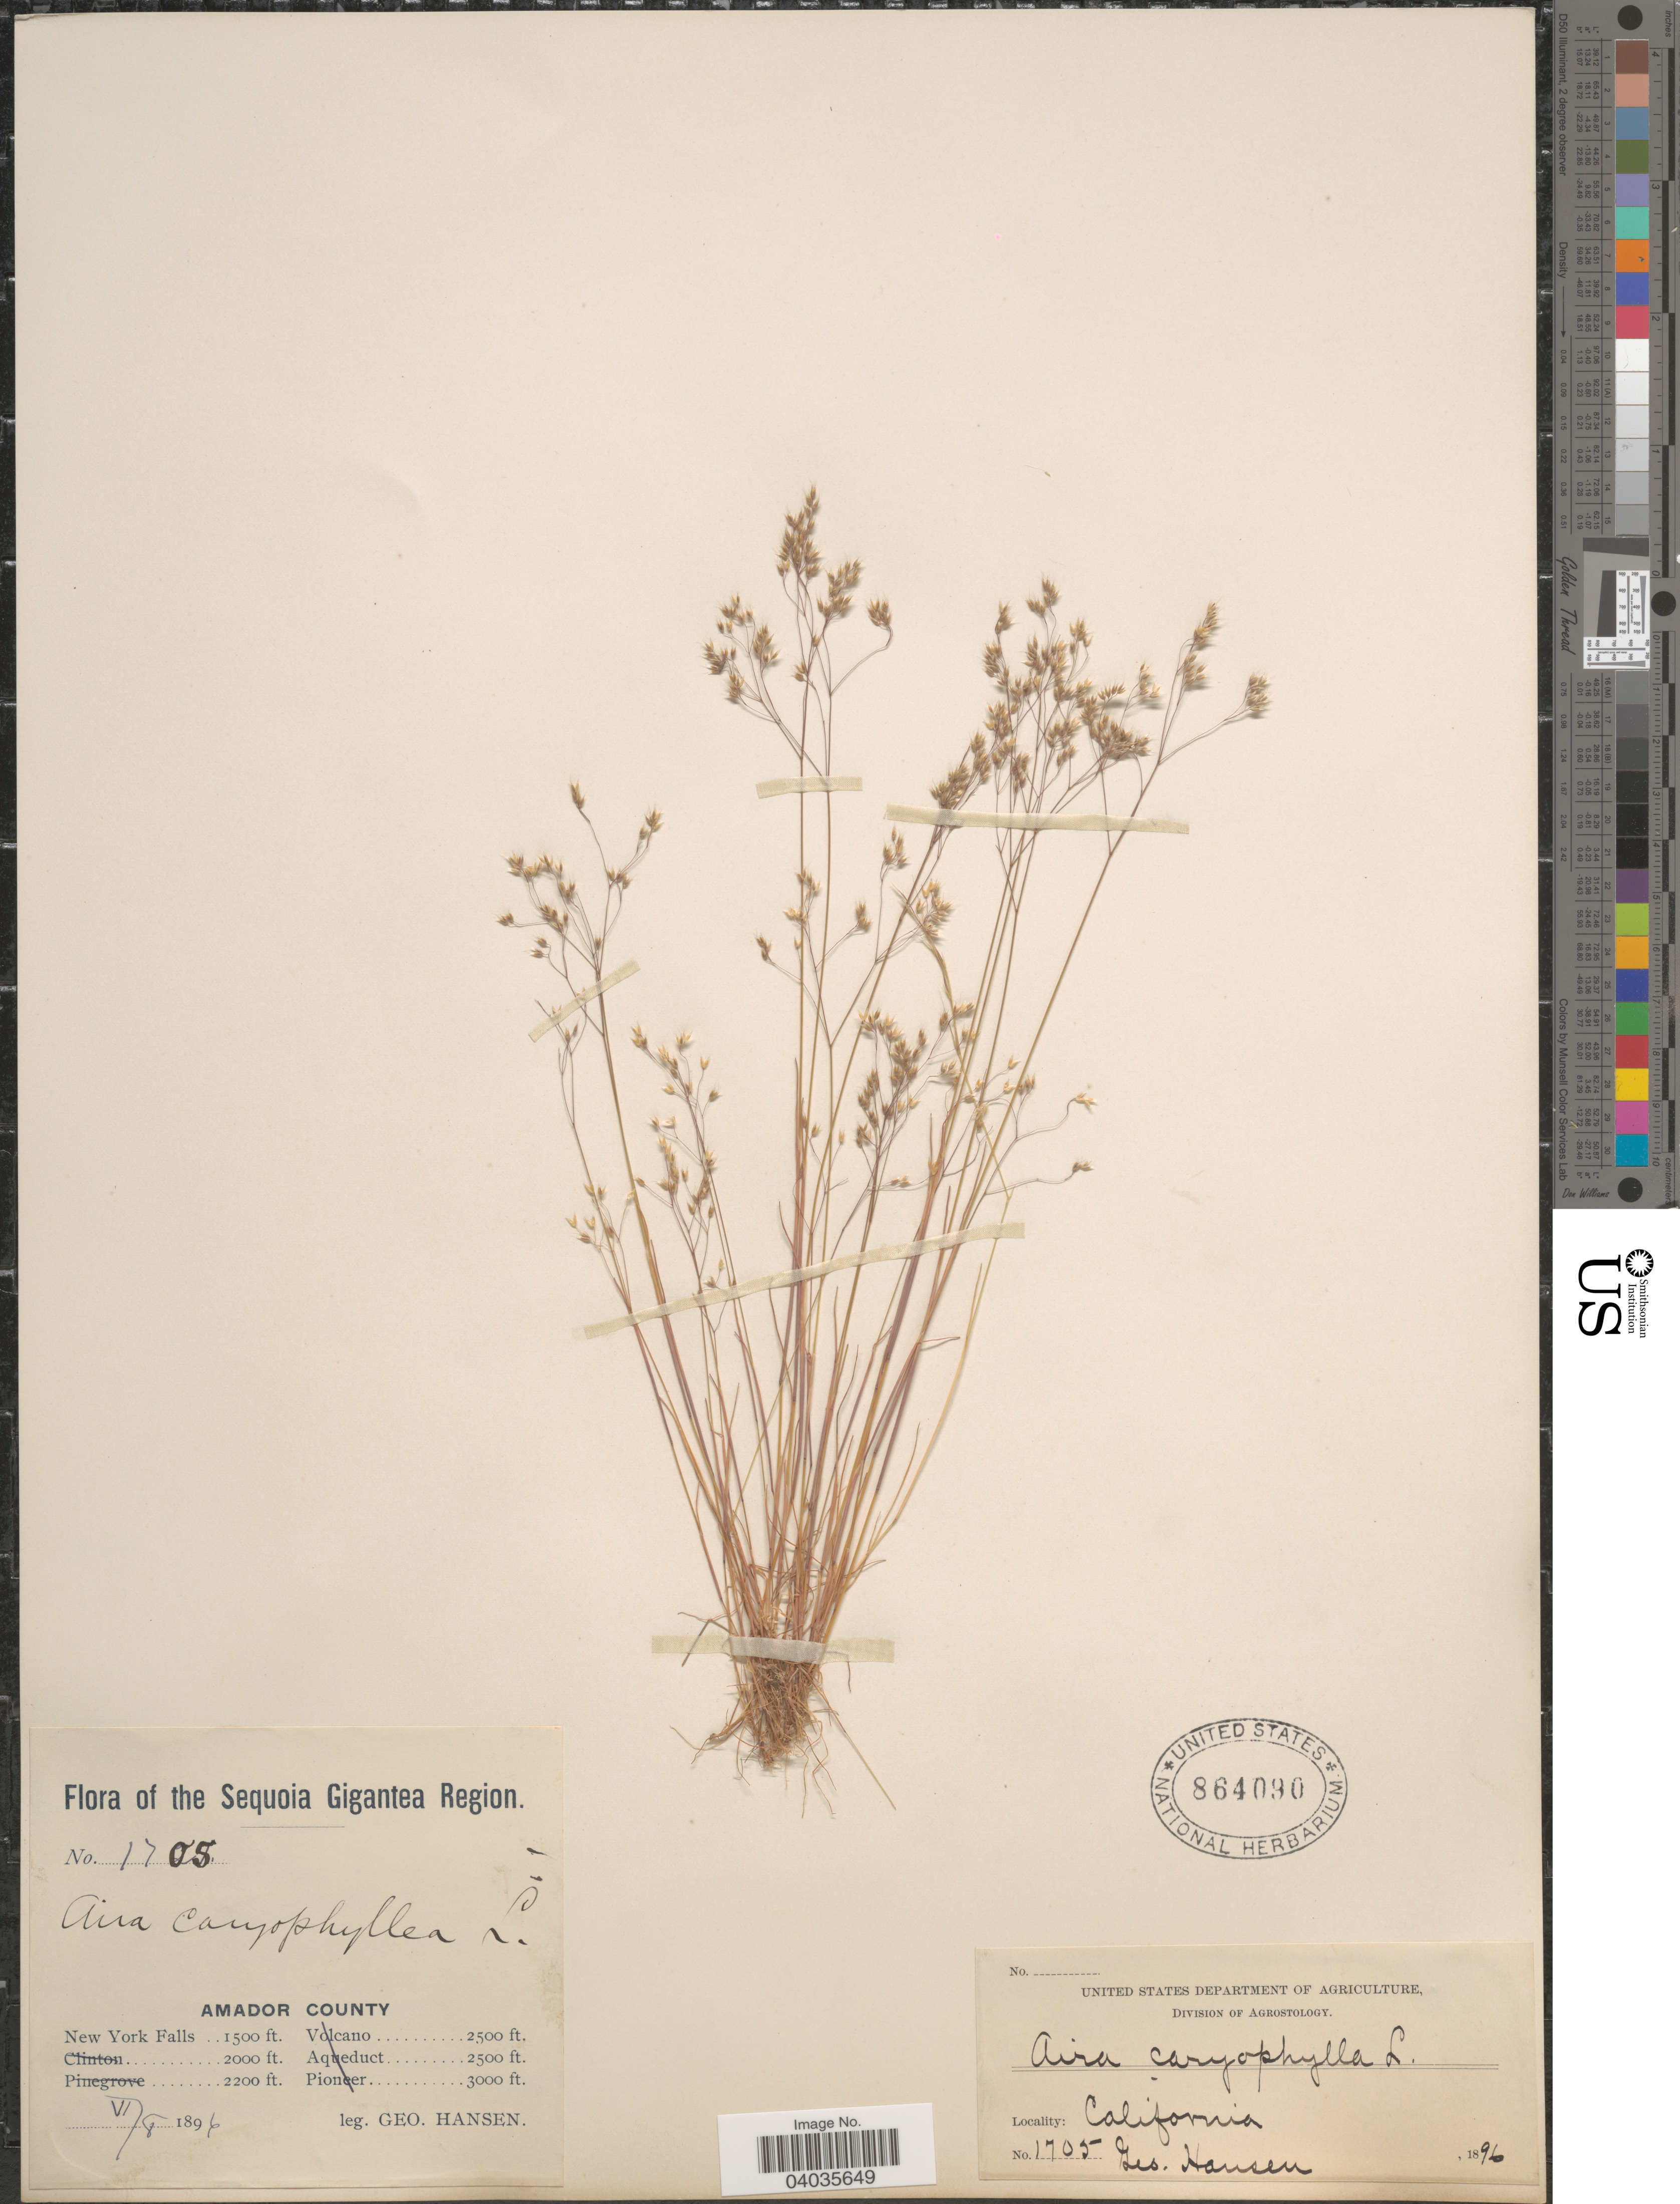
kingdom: Plantae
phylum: Tracheophyta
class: Liliopsida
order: Poales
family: Poaceae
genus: Aira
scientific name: Aira caryophyllea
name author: L.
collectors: G. Hansen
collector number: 1705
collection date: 1896-06-08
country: United States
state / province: California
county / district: Amador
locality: The Sequoia Gigantea Region. Amador County. New York Falls.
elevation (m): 457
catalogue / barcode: US 864090